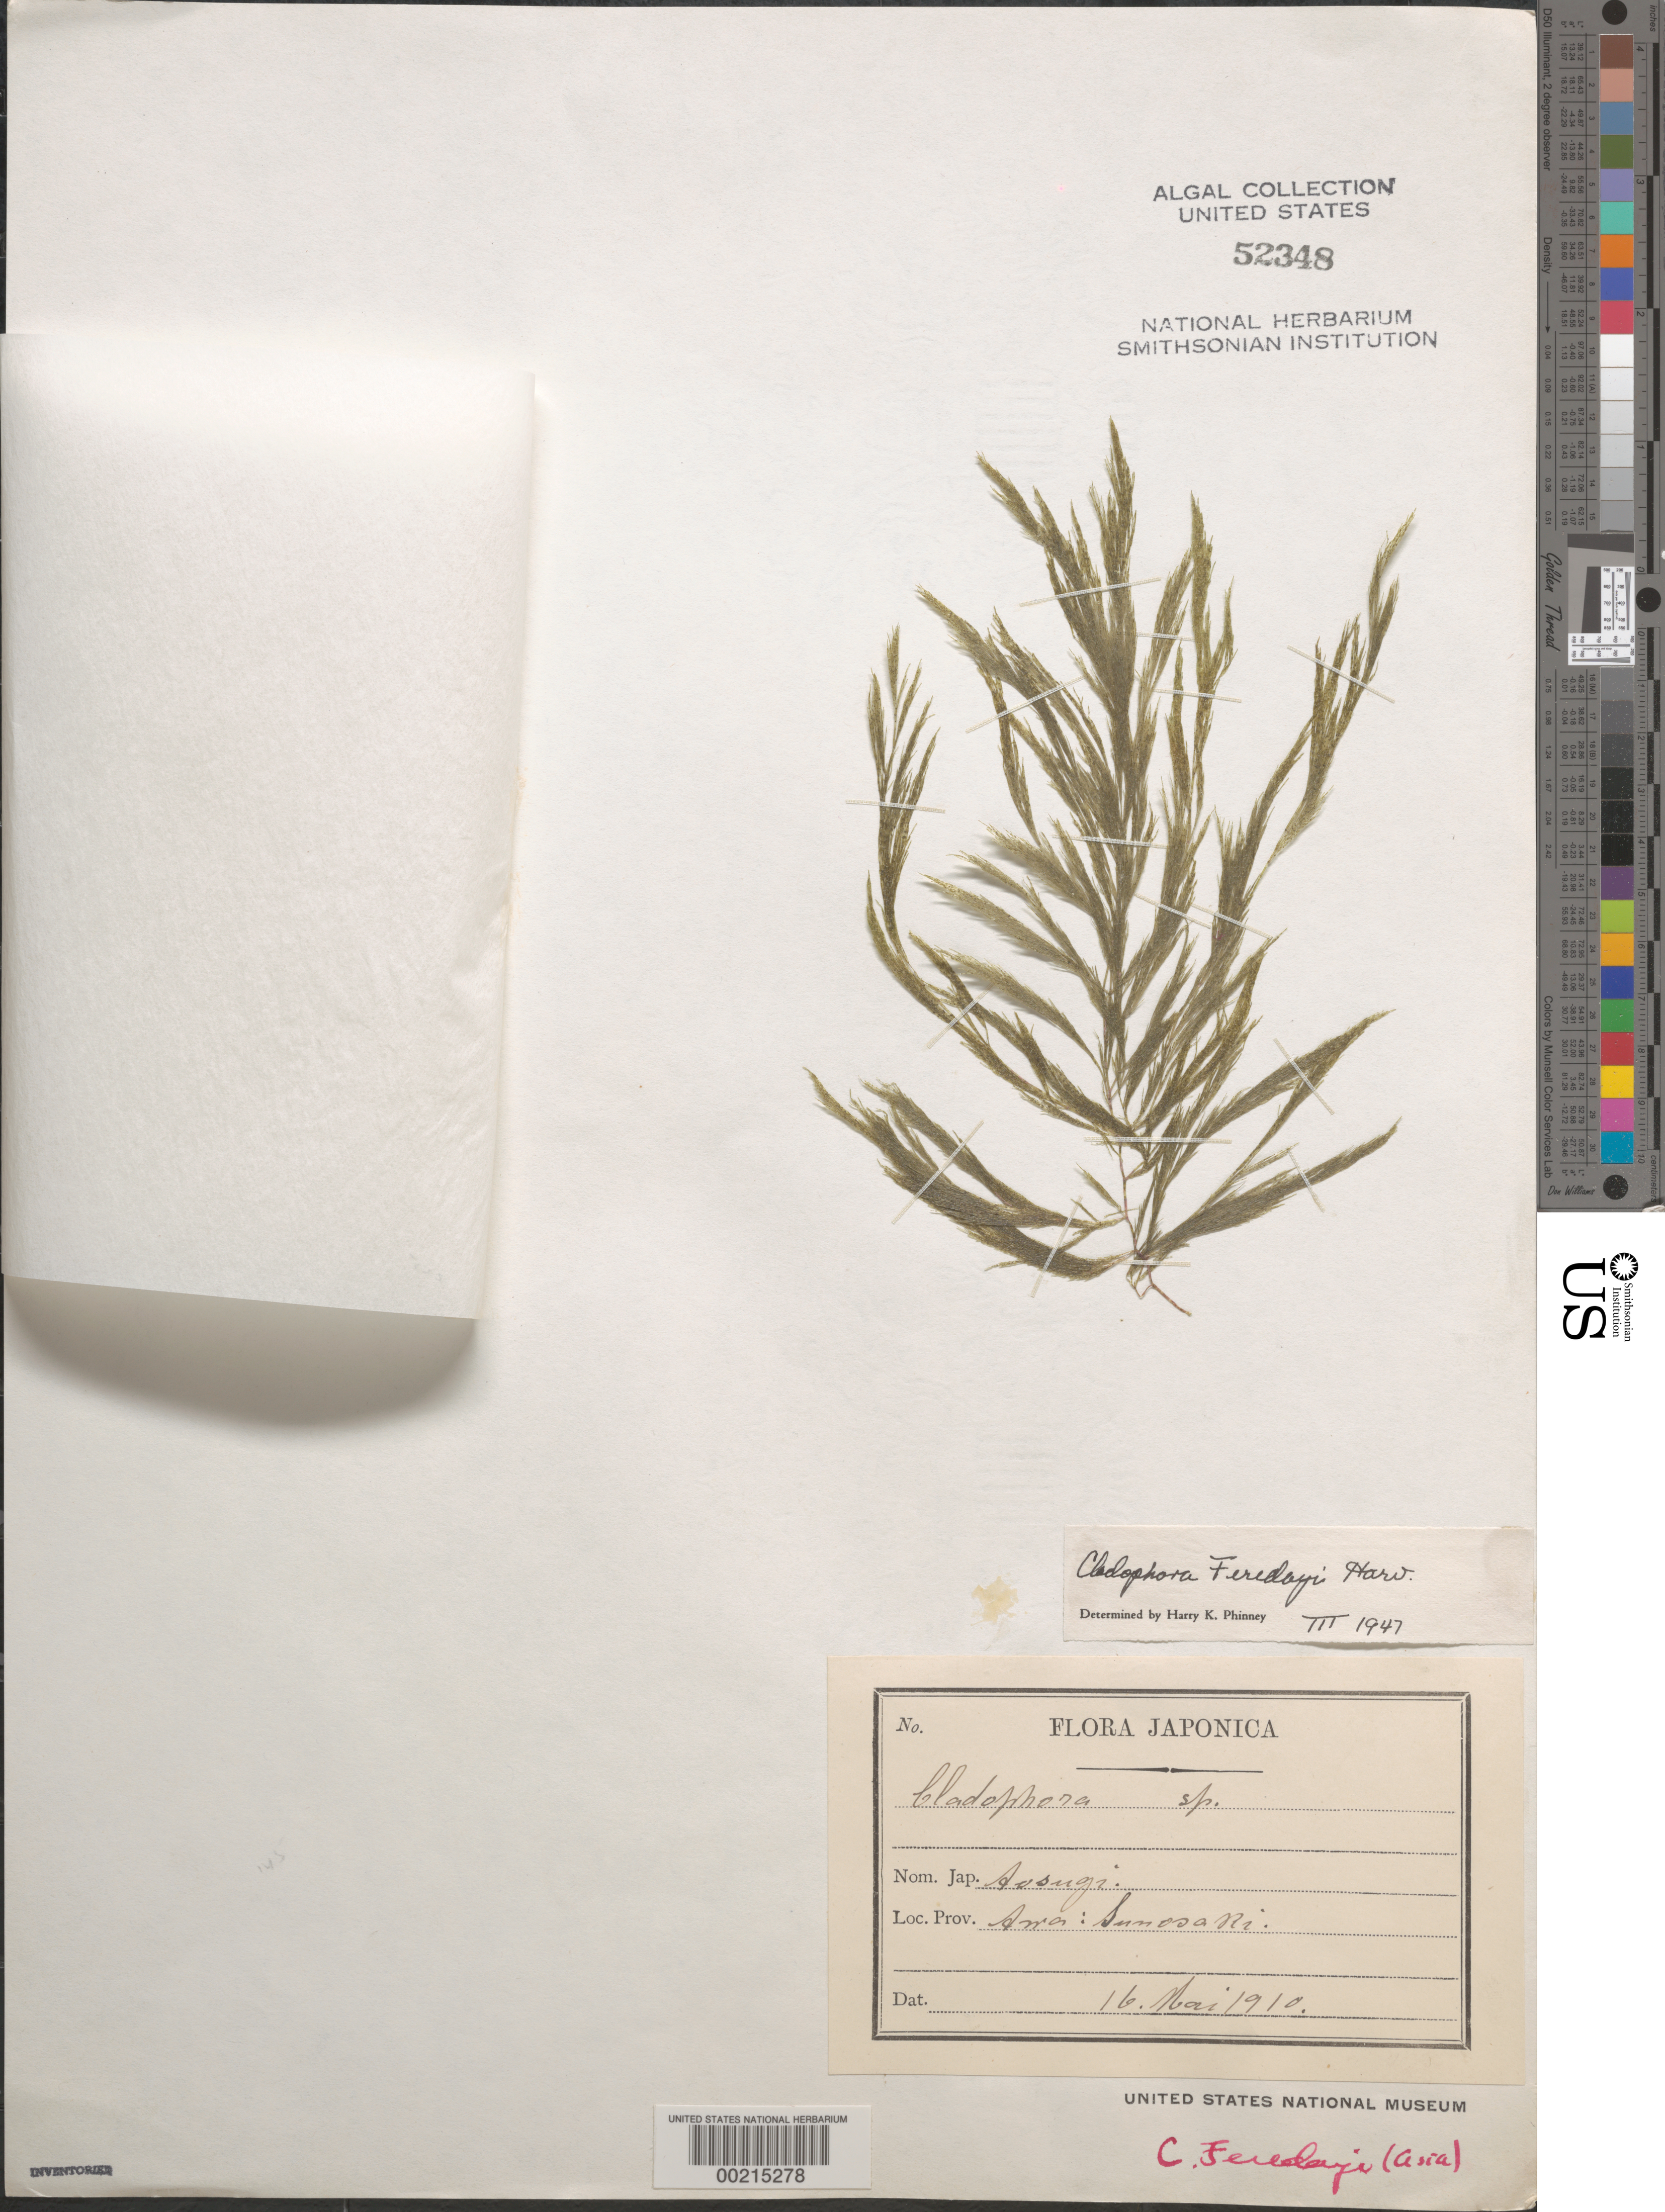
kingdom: Plantae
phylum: Chlorophyta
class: Ulvophyceae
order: Cladophorales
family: Cladophoraceae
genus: Lychaete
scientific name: Lychaete feredayi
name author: (Harvey) M.J. Wynne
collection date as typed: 16 May 1910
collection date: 1910-05-16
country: Japan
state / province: Tiba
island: Honshu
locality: Suno Saki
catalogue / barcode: US 52348